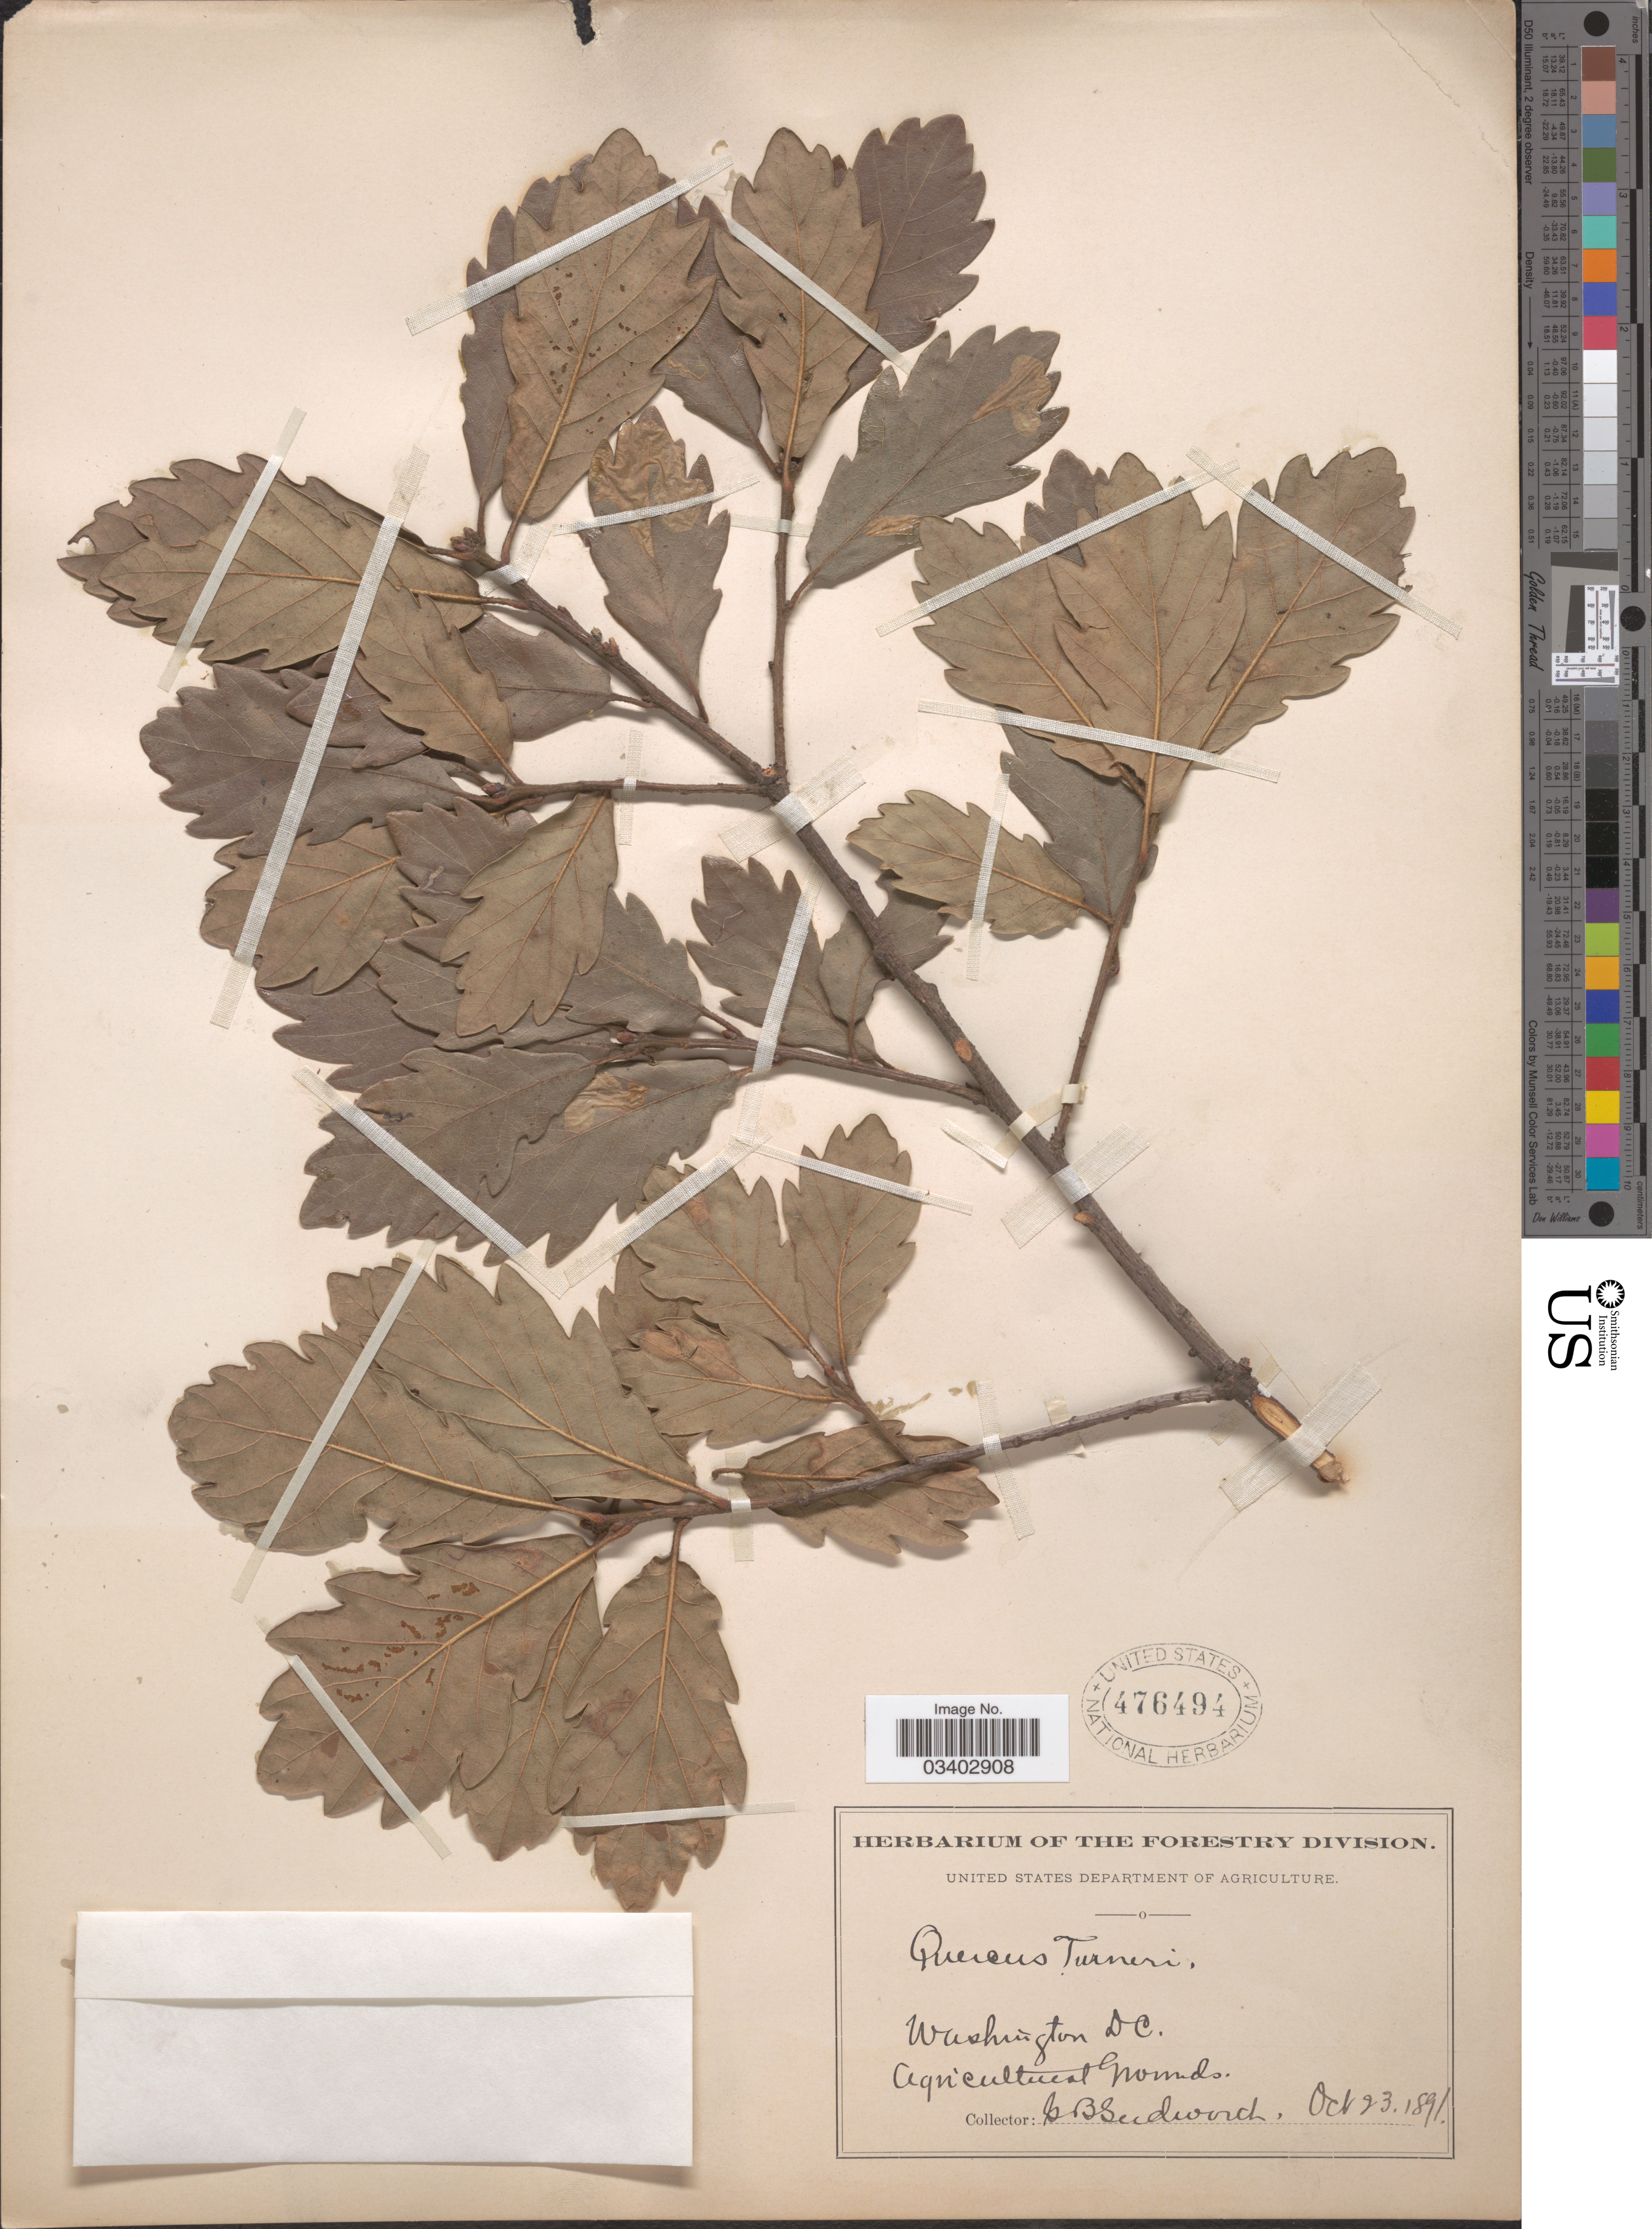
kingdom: Plantae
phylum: Tracheophyta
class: Magnoliopsida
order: Fagales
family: Fagaceae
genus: Quercus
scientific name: Quercus x turneri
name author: A. DC.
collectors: G. B. Sudworth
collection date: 1891-10-23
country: United States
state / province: District of Columbia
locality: Washington DC. Agricultural Grounds.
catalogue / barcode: US 476494